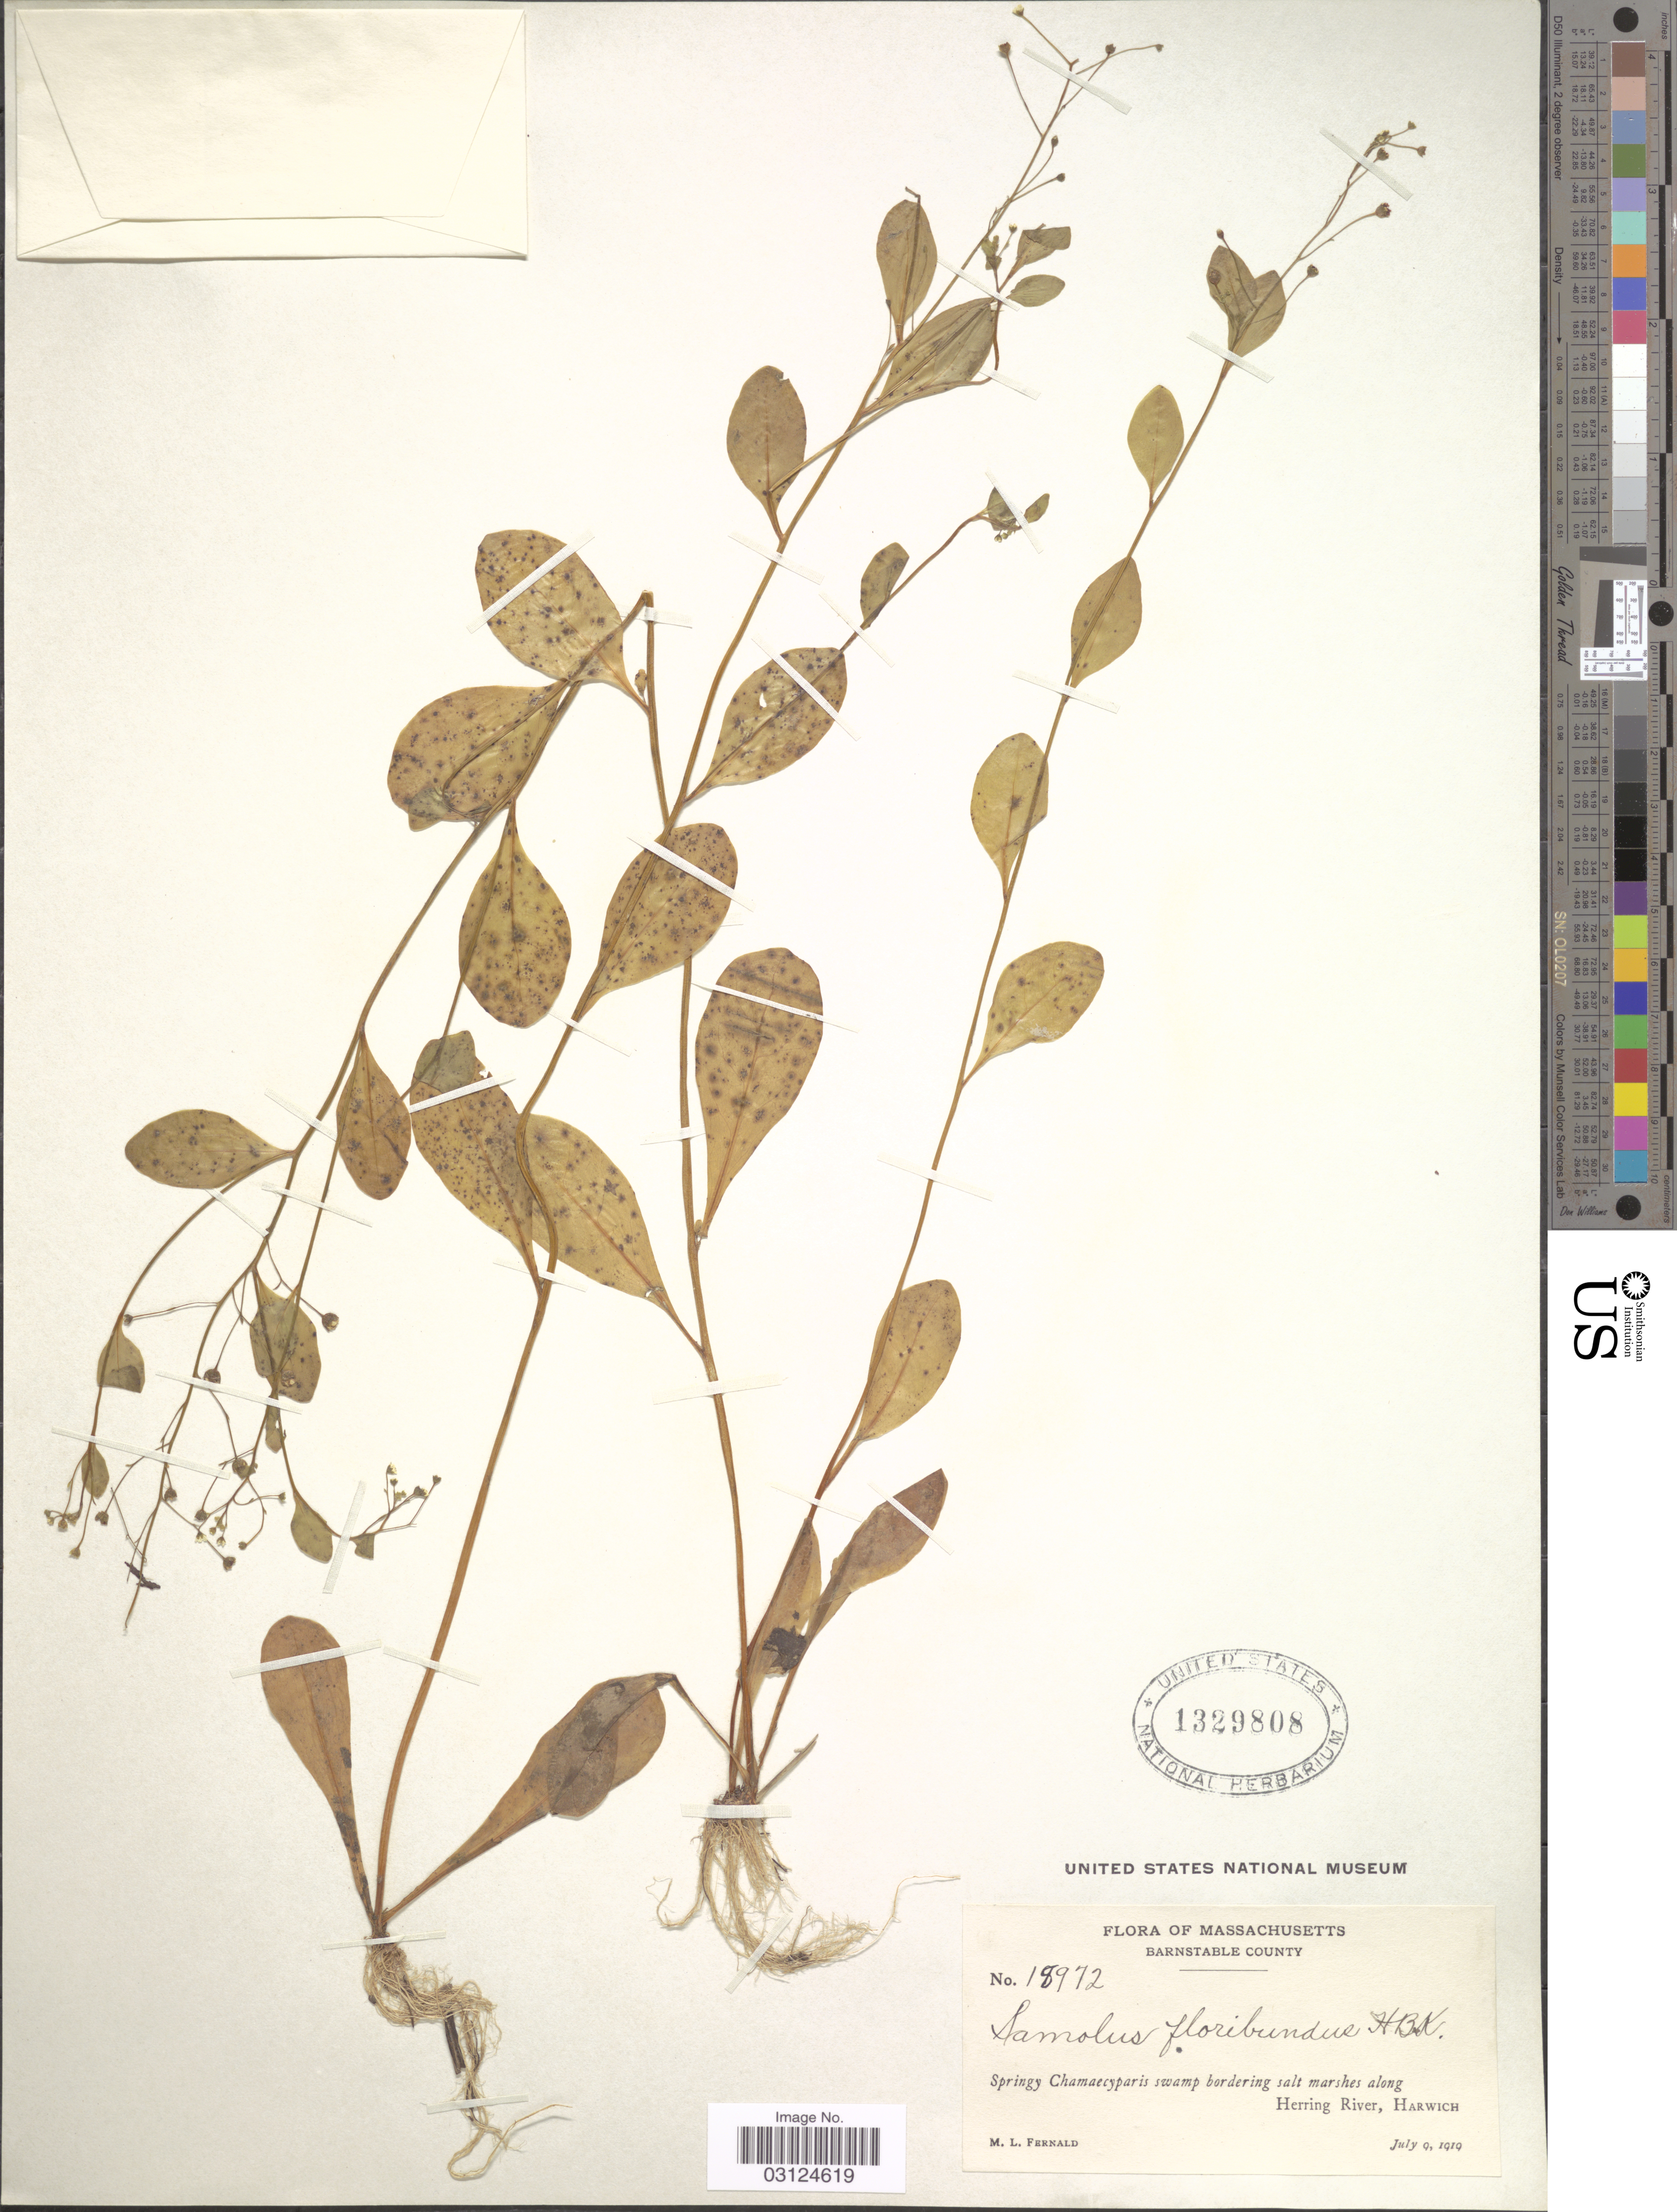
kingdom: Plantae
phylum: Tracheophyta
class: Magnoliopsida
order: Ericales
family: Primulaceae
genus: Samolus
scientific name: Samolus parviflorus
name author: Raf.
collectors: M. L. Fernald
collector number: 18972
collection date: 1919-07-09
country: United States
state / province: Massachusetts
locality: Barnstable County. Springy Chamaecyparis swamp bordering salt marshes along Herring River, Harwich.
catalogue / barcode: US 1329808